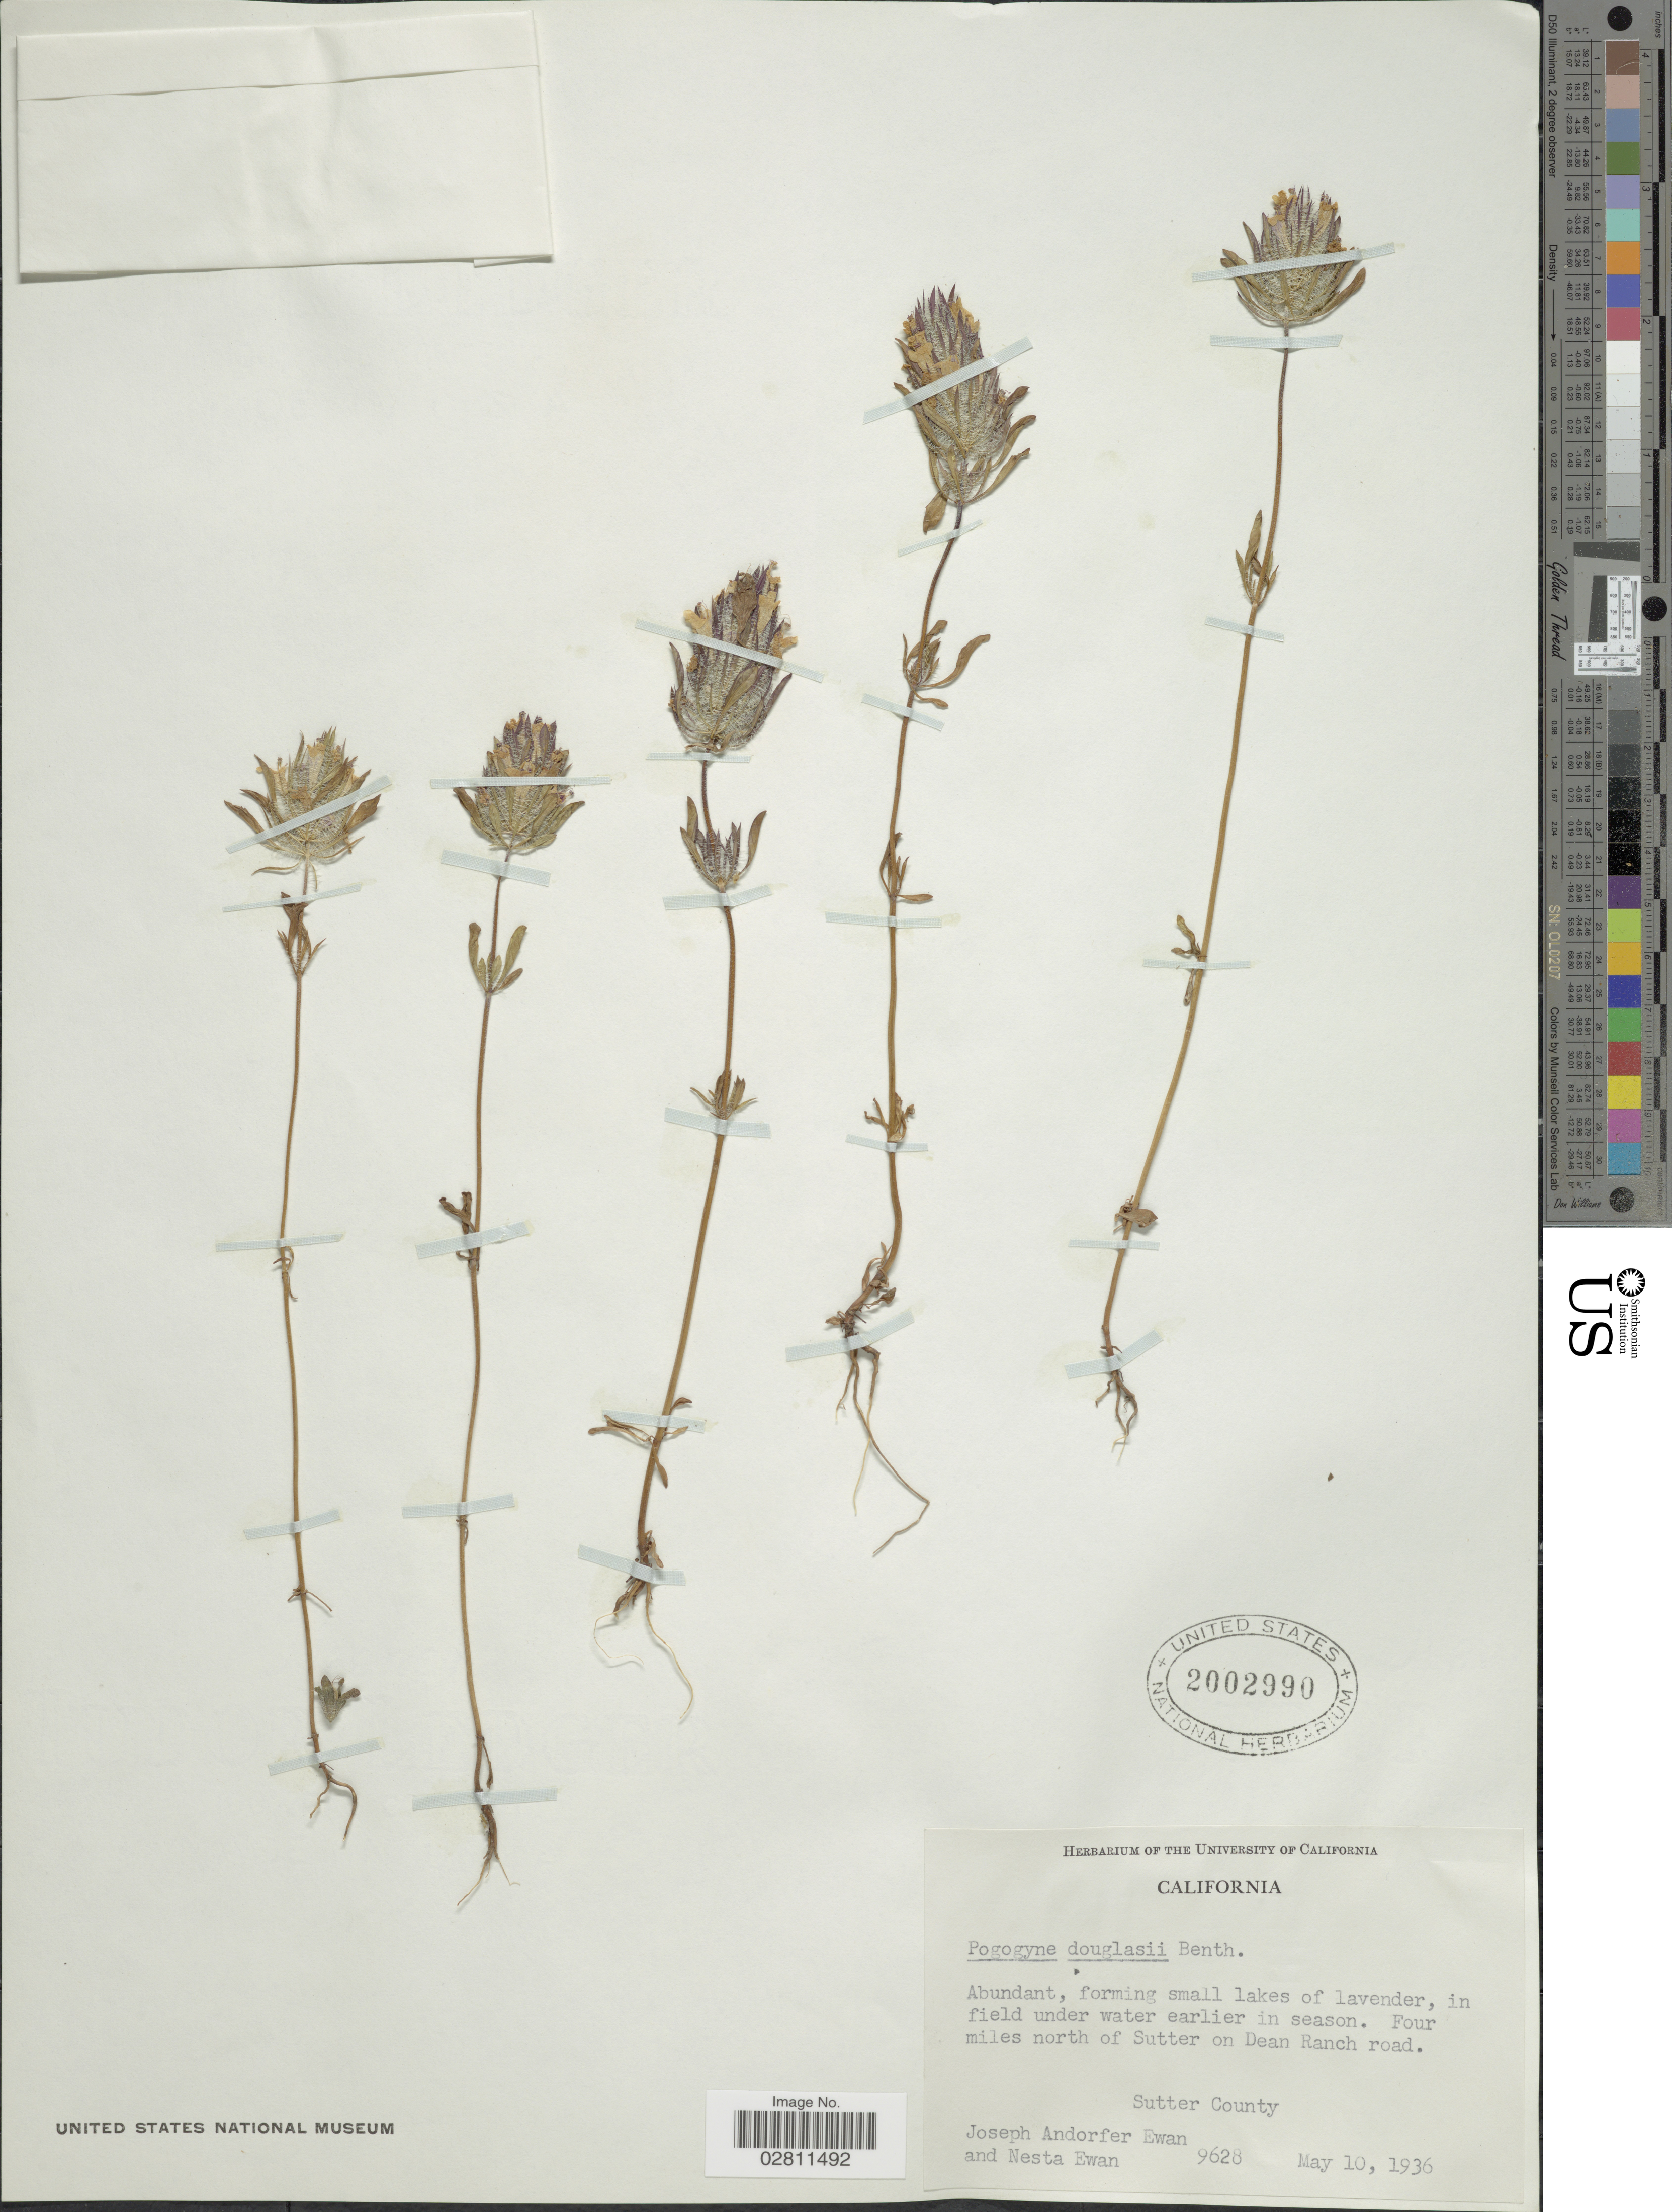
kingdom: Plantae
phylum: Tracheophyta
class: Magnoliopsida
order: Lamiales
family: Lamiaceae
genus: Pogogyne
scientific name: Pogogyne douglasii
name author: Benth.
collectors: J. A. Ewan & N. Ewan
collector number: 9628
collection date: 1936-05-10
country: United States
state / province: California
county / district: Sutter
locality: Four miles north of Sutter on Dean Ranch road. Sutter County.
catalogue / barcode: US 2002990